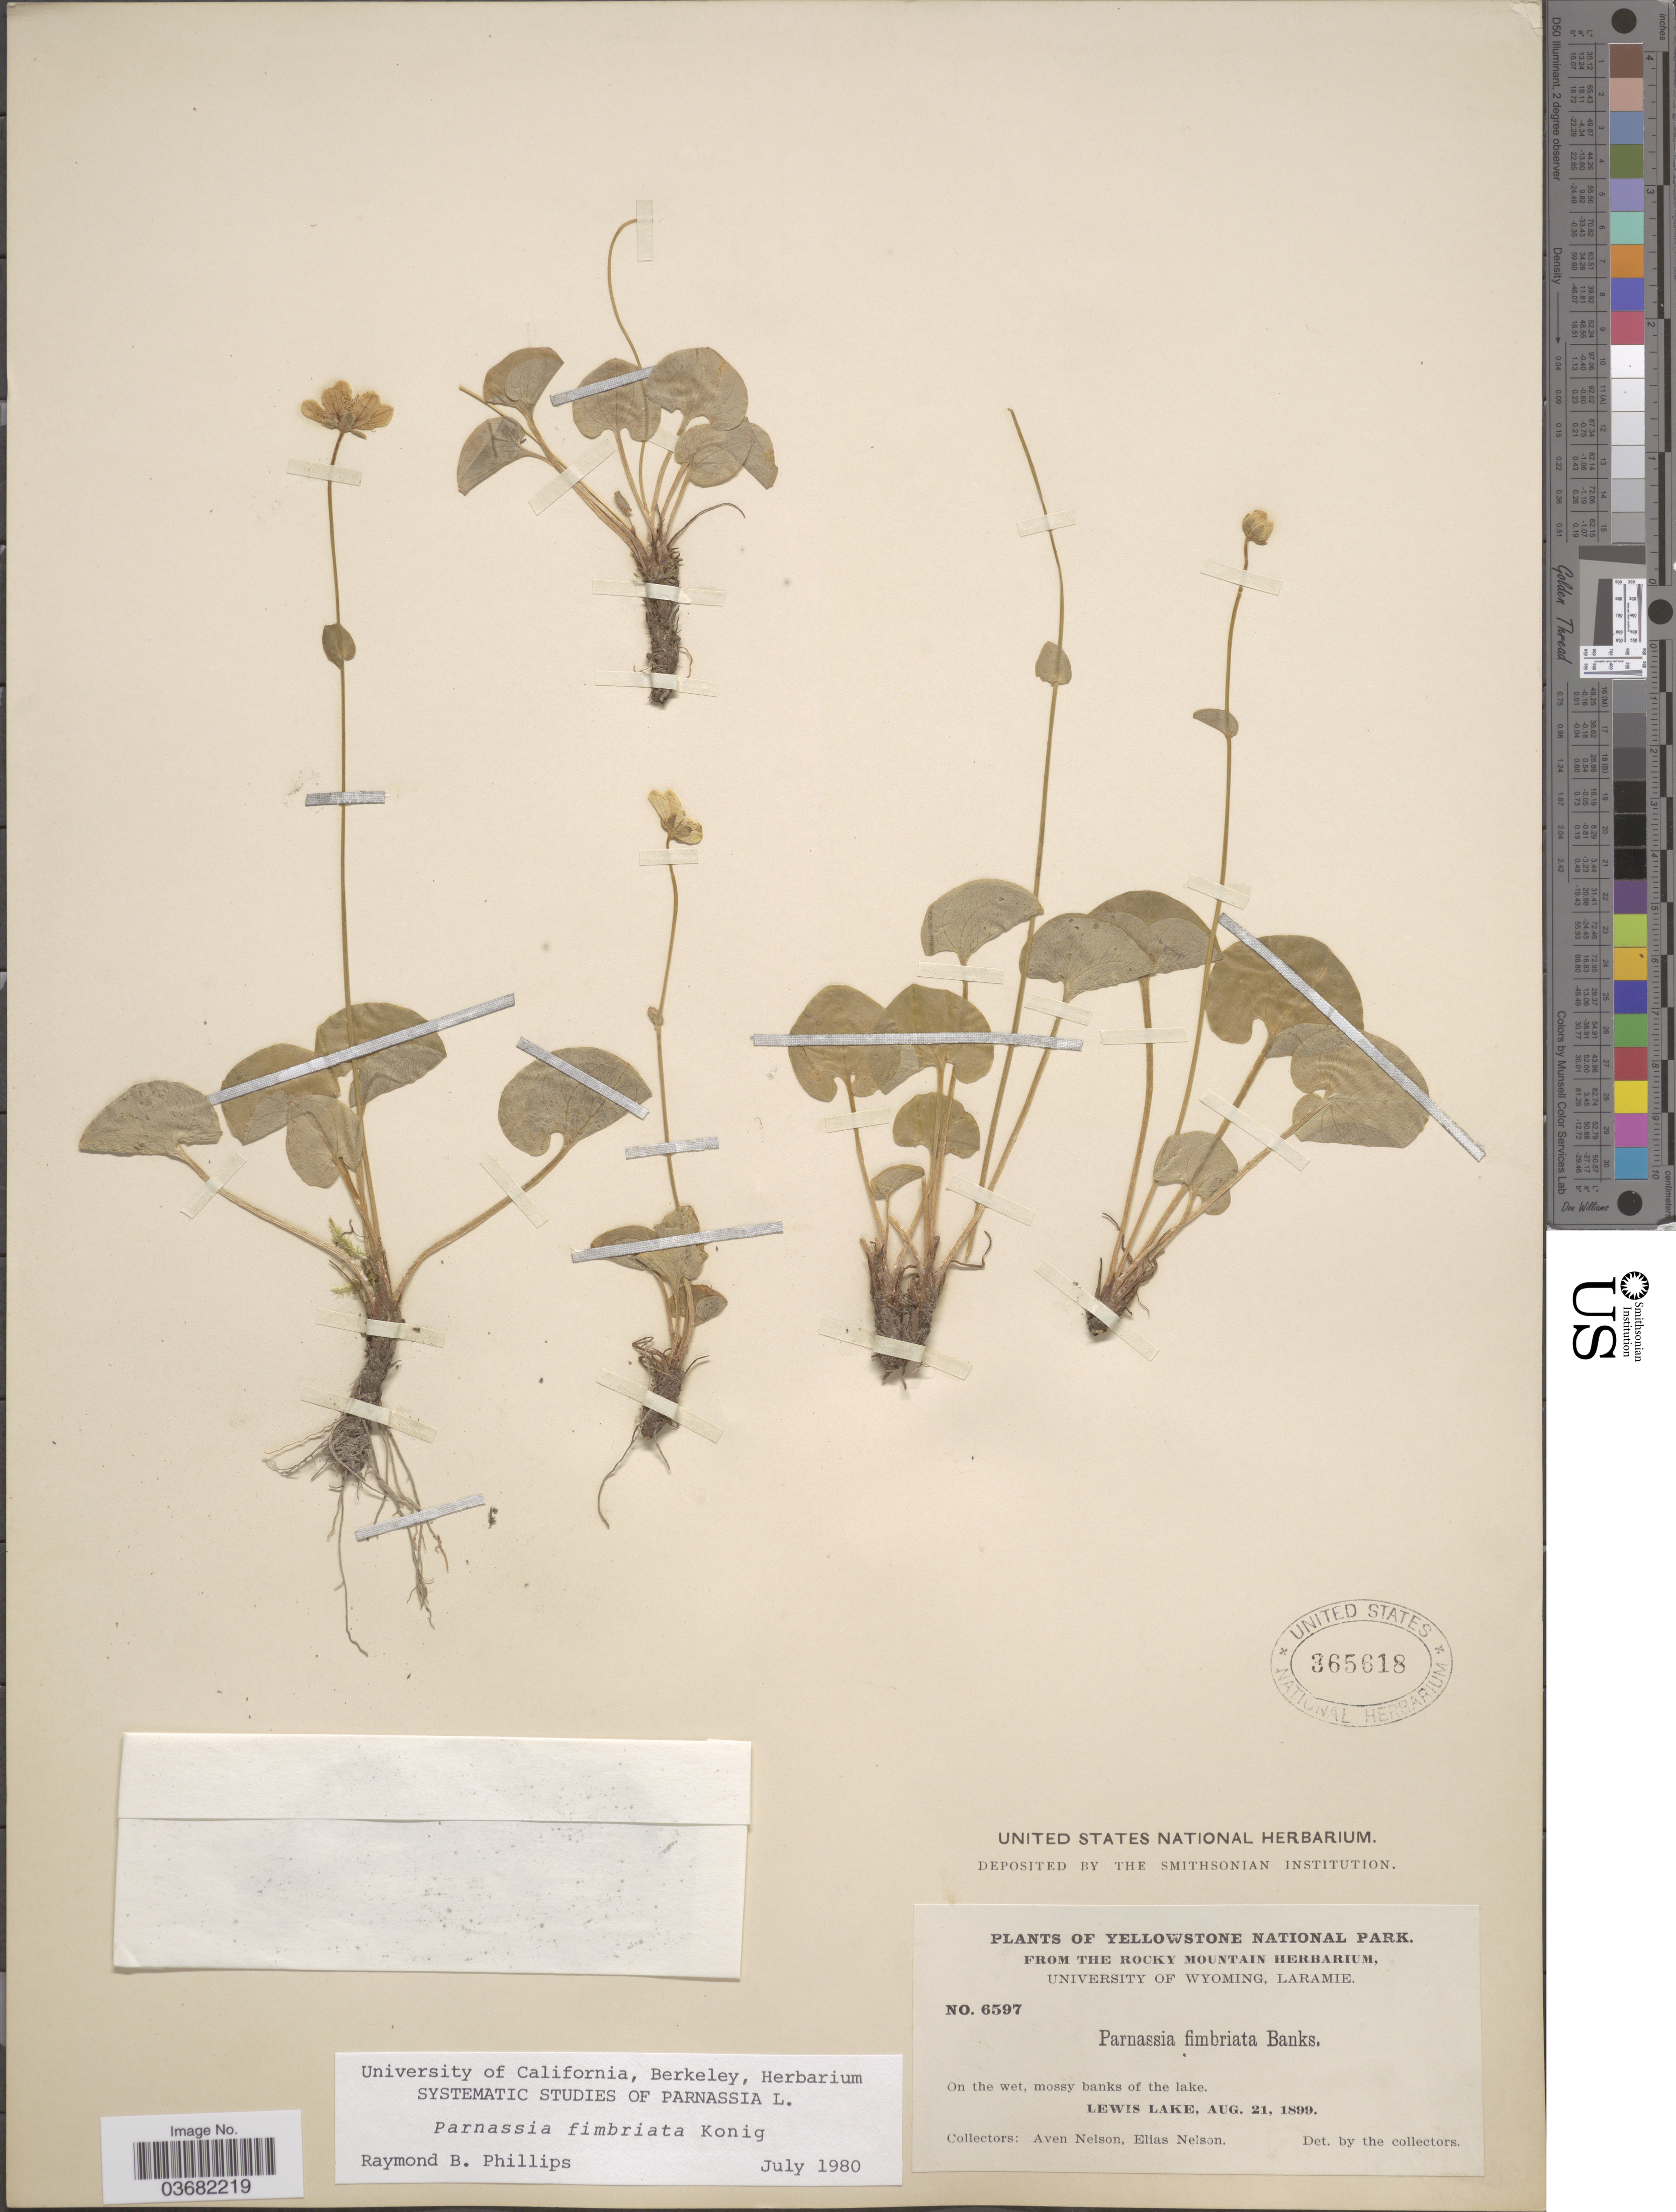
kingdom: Plantae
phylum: Tracheophyta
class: Magnoliopsida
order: Celastrales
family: Parnassiaceae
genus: Parnassia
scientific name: Parnassia fimbriata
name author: K.D. Koenig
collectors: A. Nelson & E. Nelson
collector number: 6597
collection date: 1899-08-21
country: United States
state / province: Wyoming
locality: Yellowstone National Park. Lewis Lake.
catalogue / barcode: US 365618